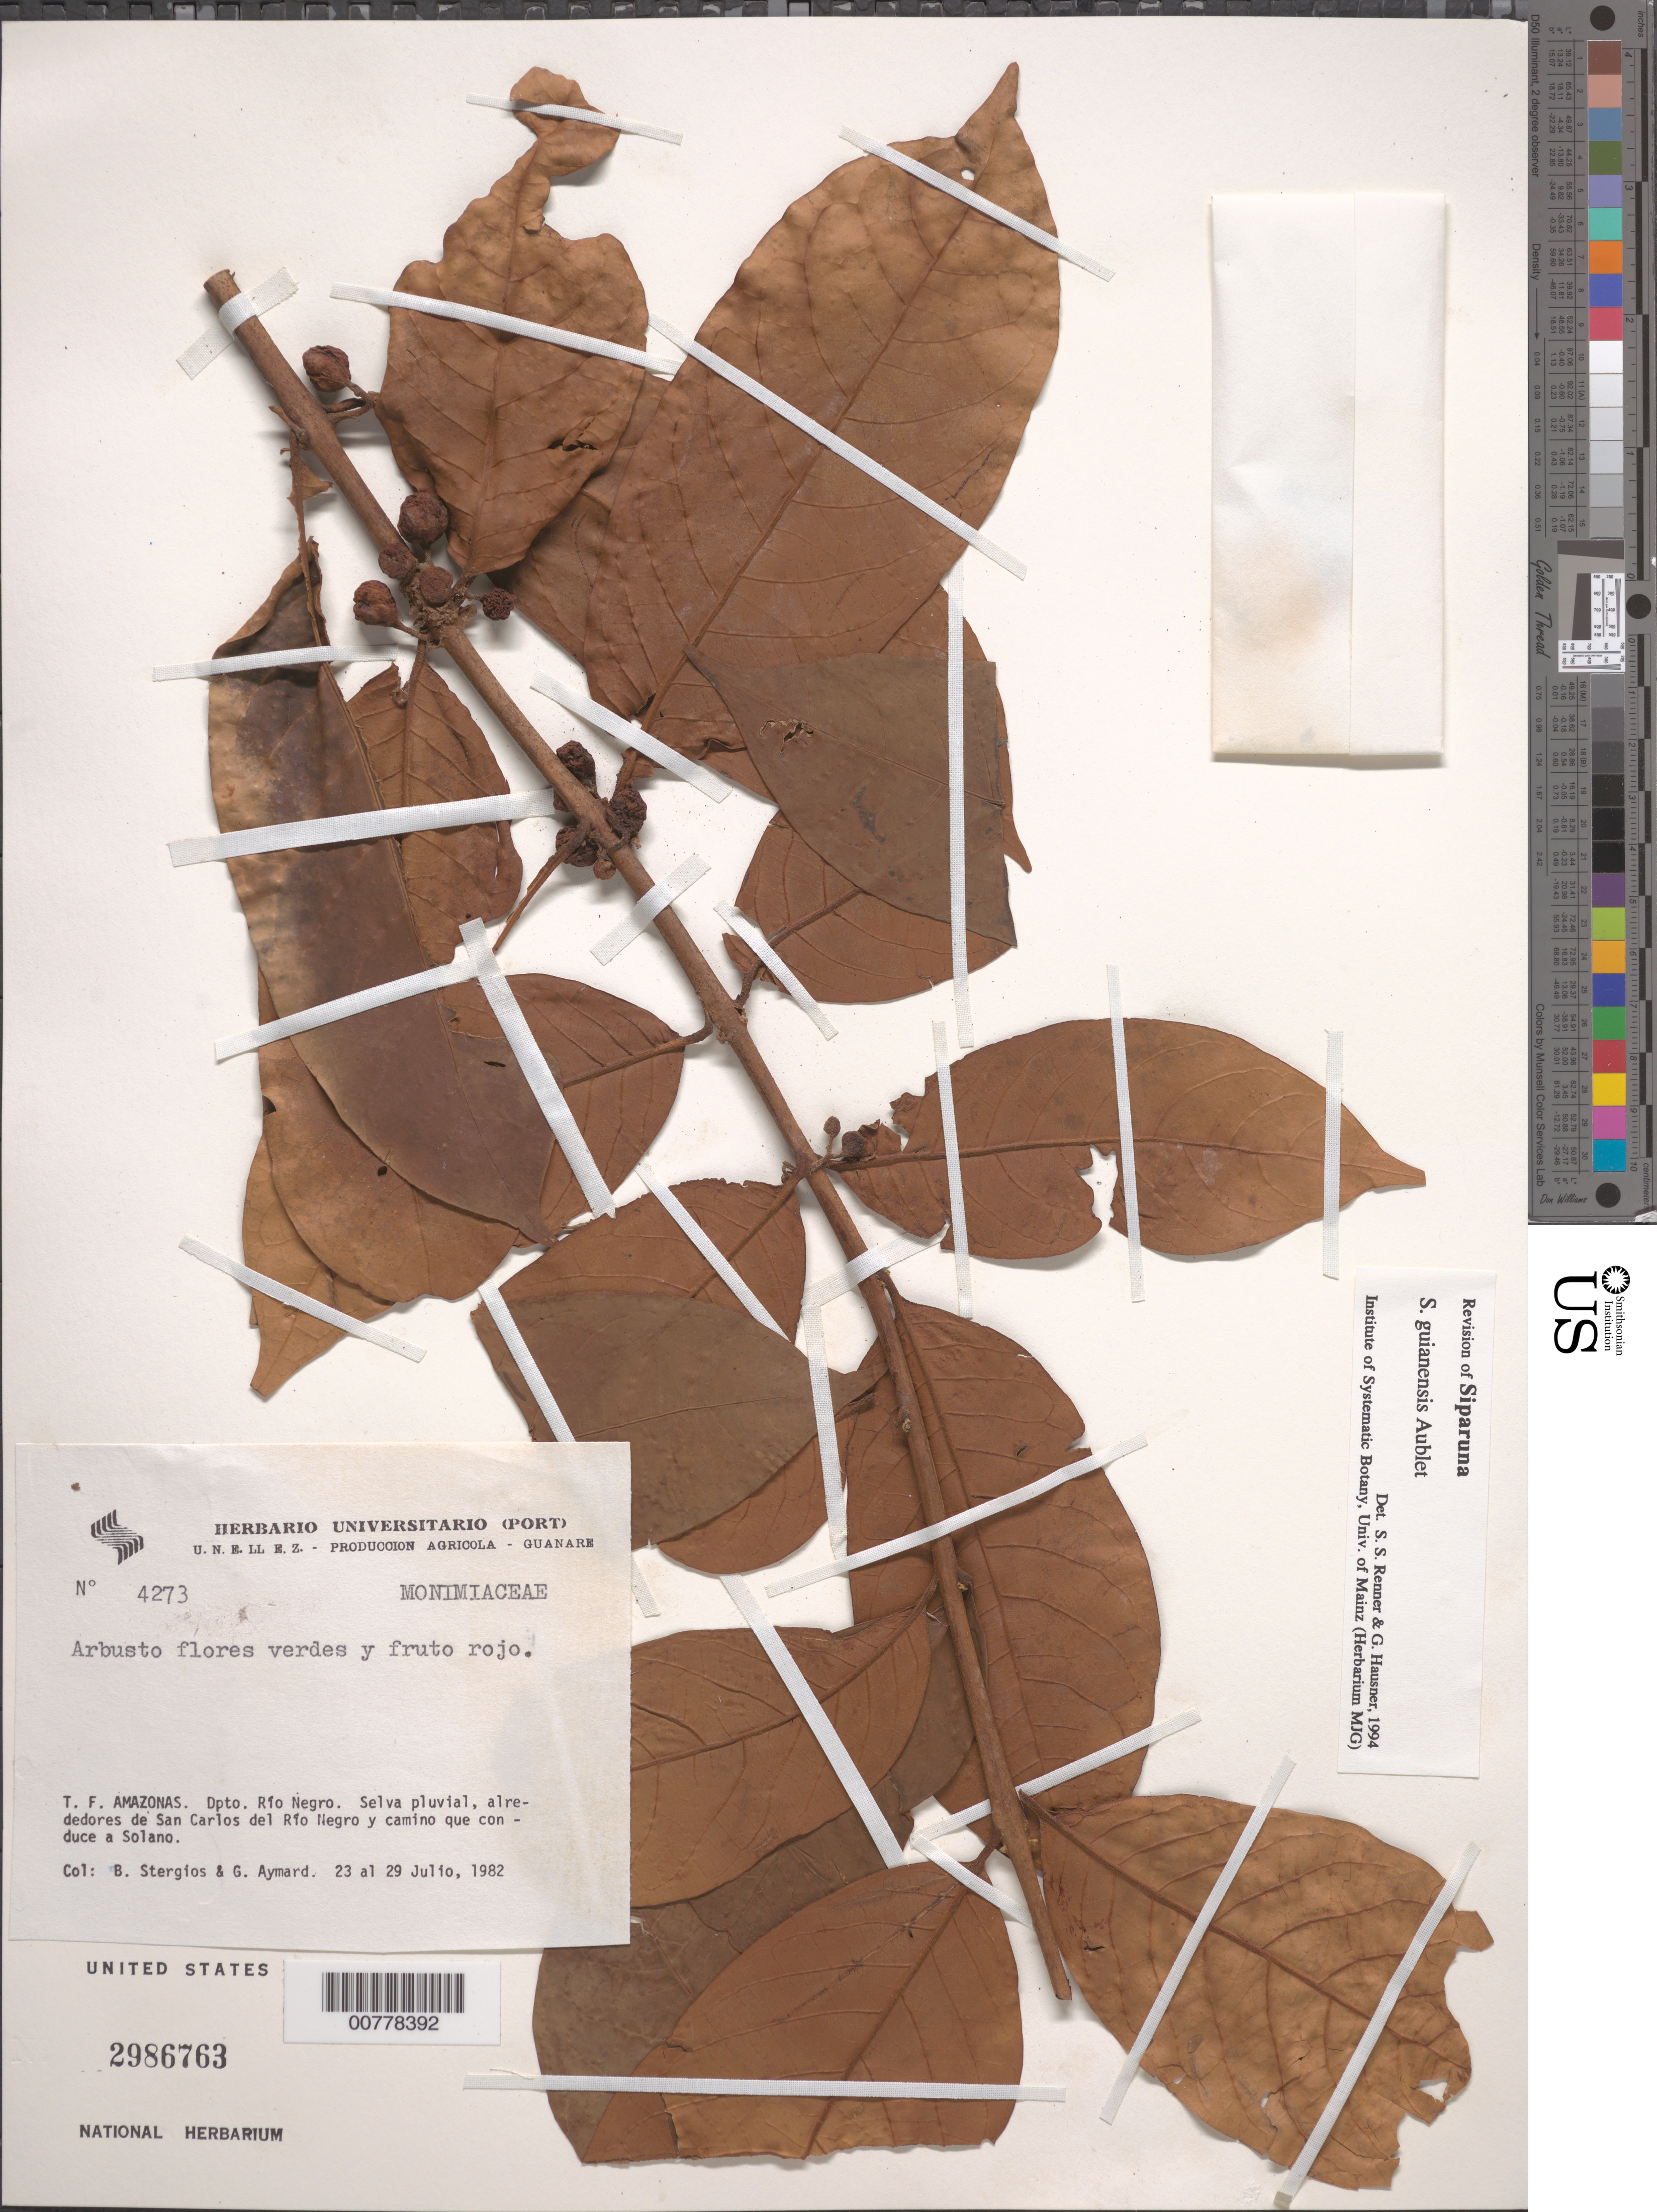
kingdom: Plantae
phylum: Tracheophyta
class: Magnoliopsida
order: Laurales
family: Siparunaceae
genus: Siparuna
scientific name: Siparuna guianensis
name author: Aubl.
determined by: Renner, S. S.; Hausner, G.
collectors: B. G. Stergios & G. A. Aymard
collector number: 4273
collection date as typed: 23-Jul-82 to 29-Jul-82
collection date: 1982-07-23/1982-07-29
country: Venezuela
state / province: Amazonas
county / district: Río Negro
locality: San Carlos del Río Negro y camino que conduce a Solano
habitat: Selva pluvial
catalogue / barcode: US 2986763